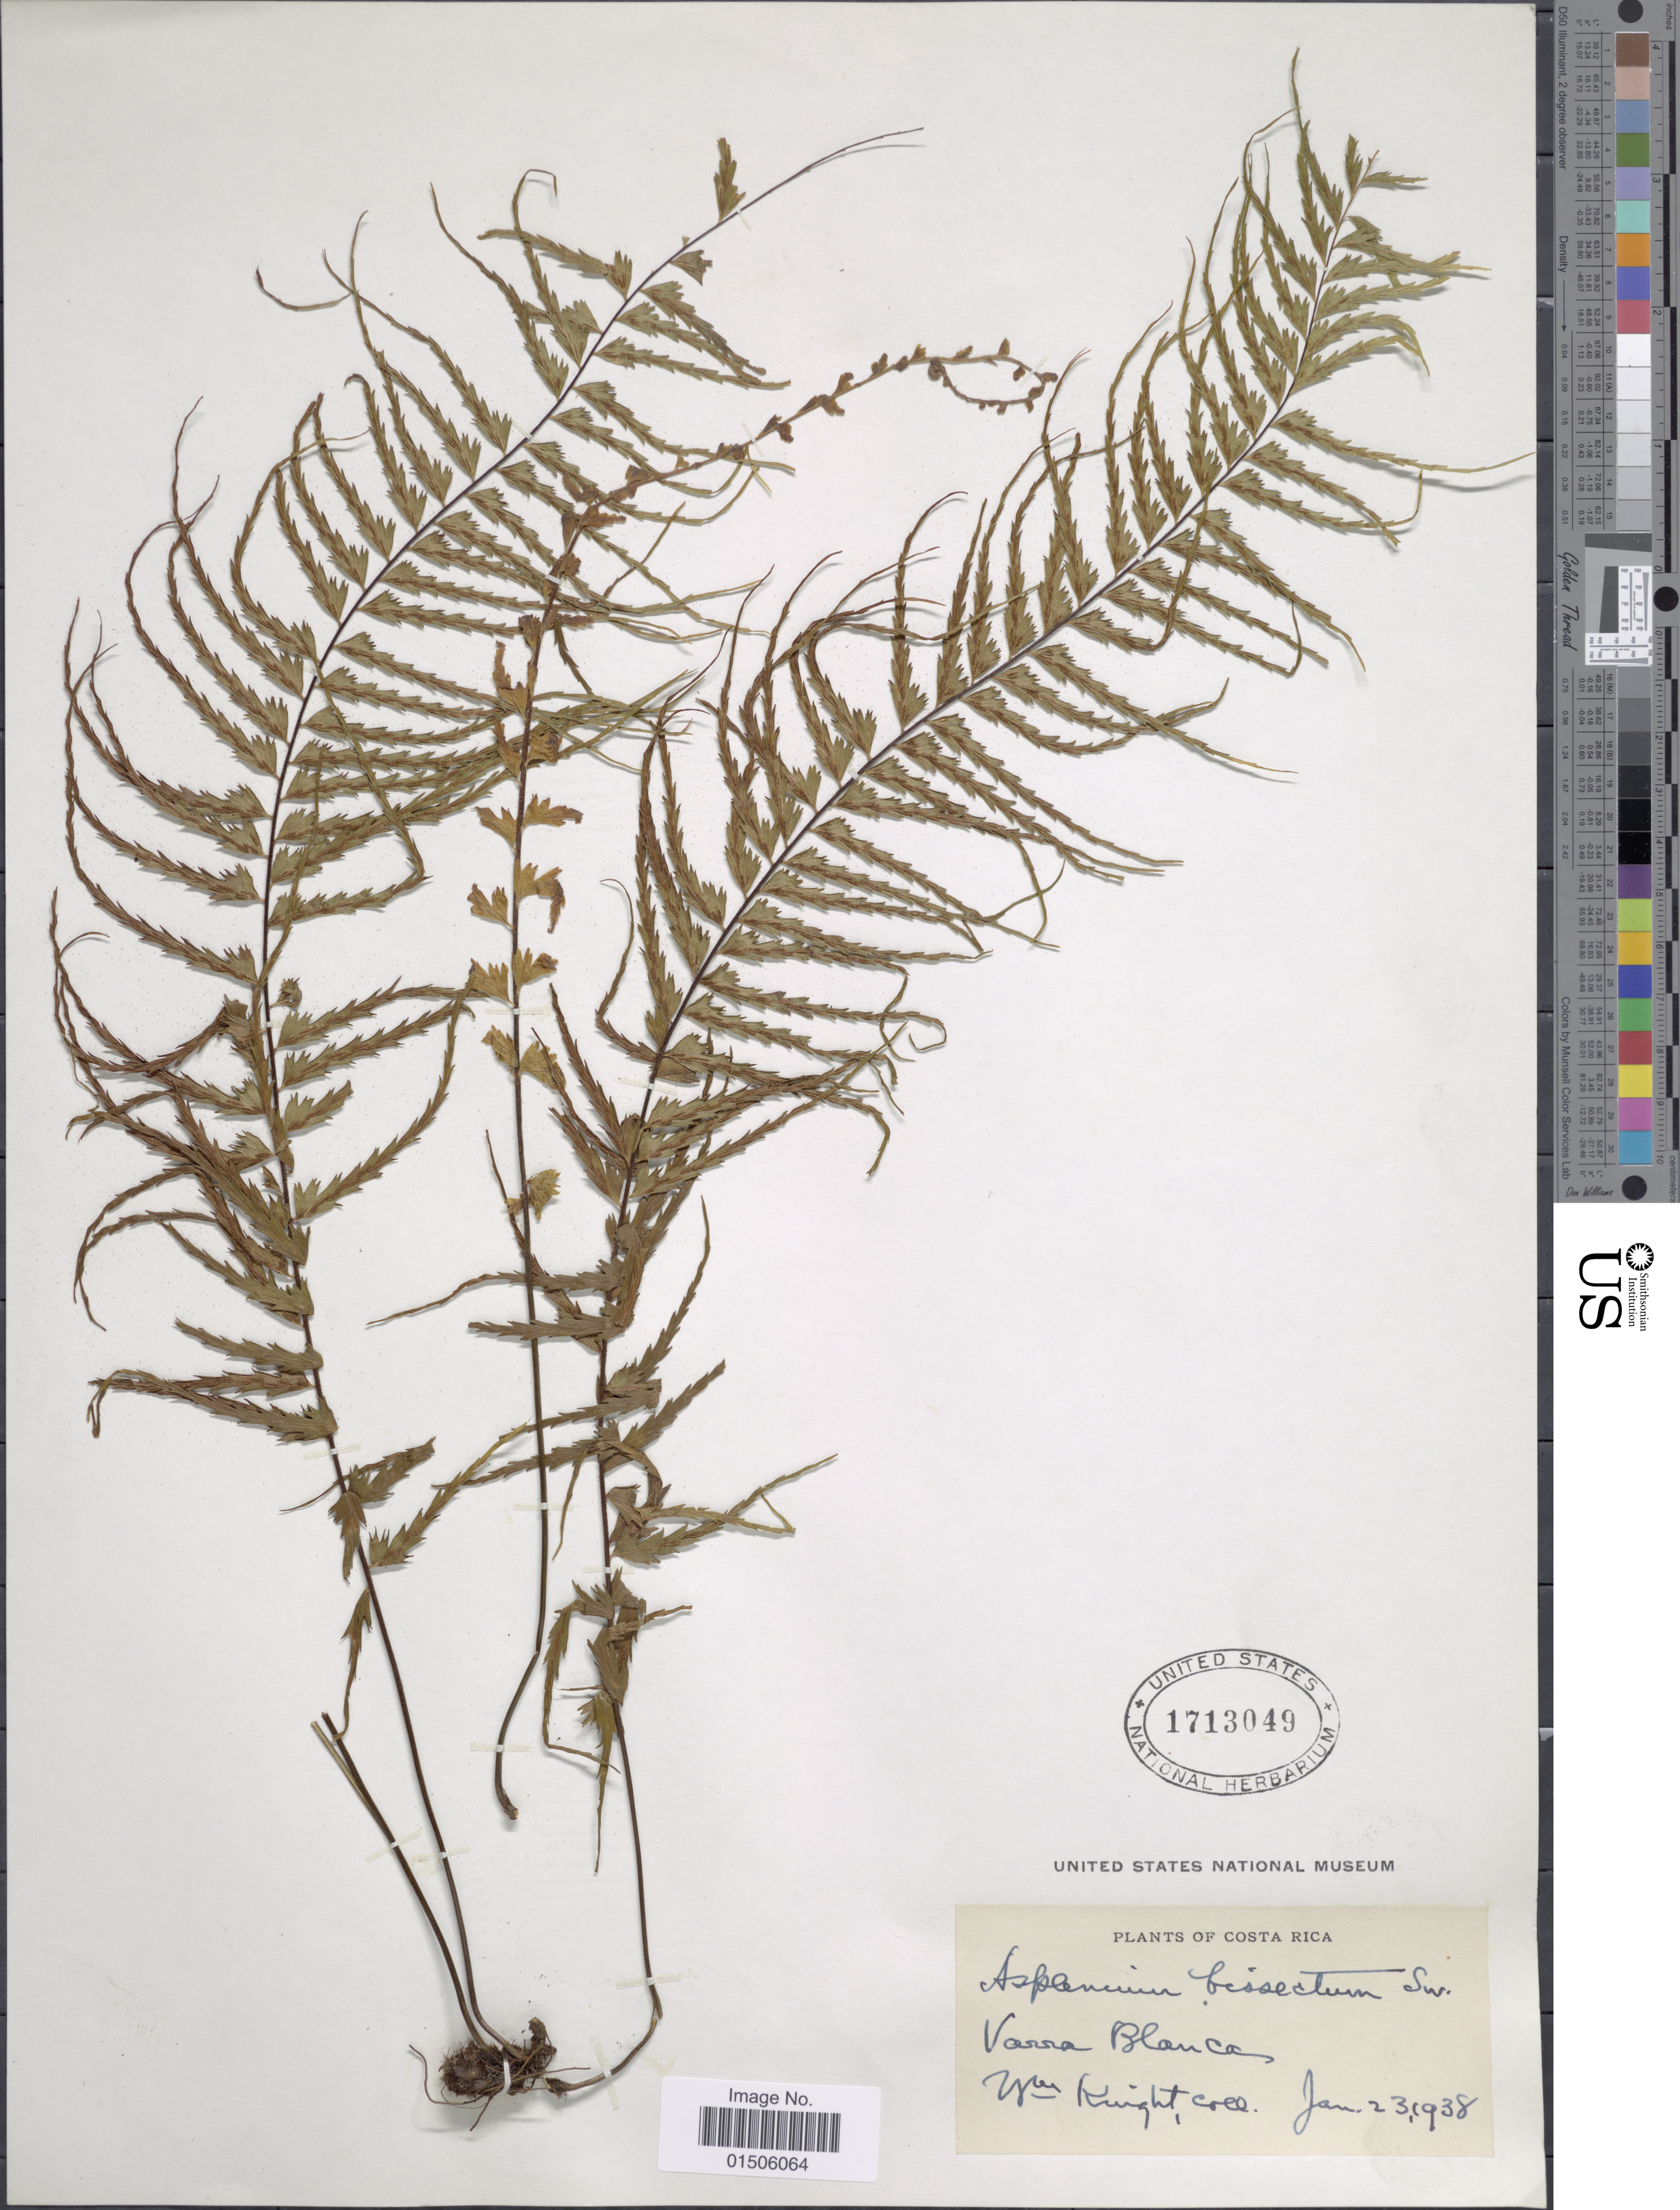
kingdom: Plantae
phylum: Tracheophyta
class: Polypodiopsida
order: Polypodiales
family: Aspleniaceae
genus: Asplenium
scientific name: Asplenium dissectum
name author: Sw.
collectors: W. Knight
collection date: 1938-01-23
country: Costa Rica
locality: Vara Blanca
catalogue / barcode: US 1713049